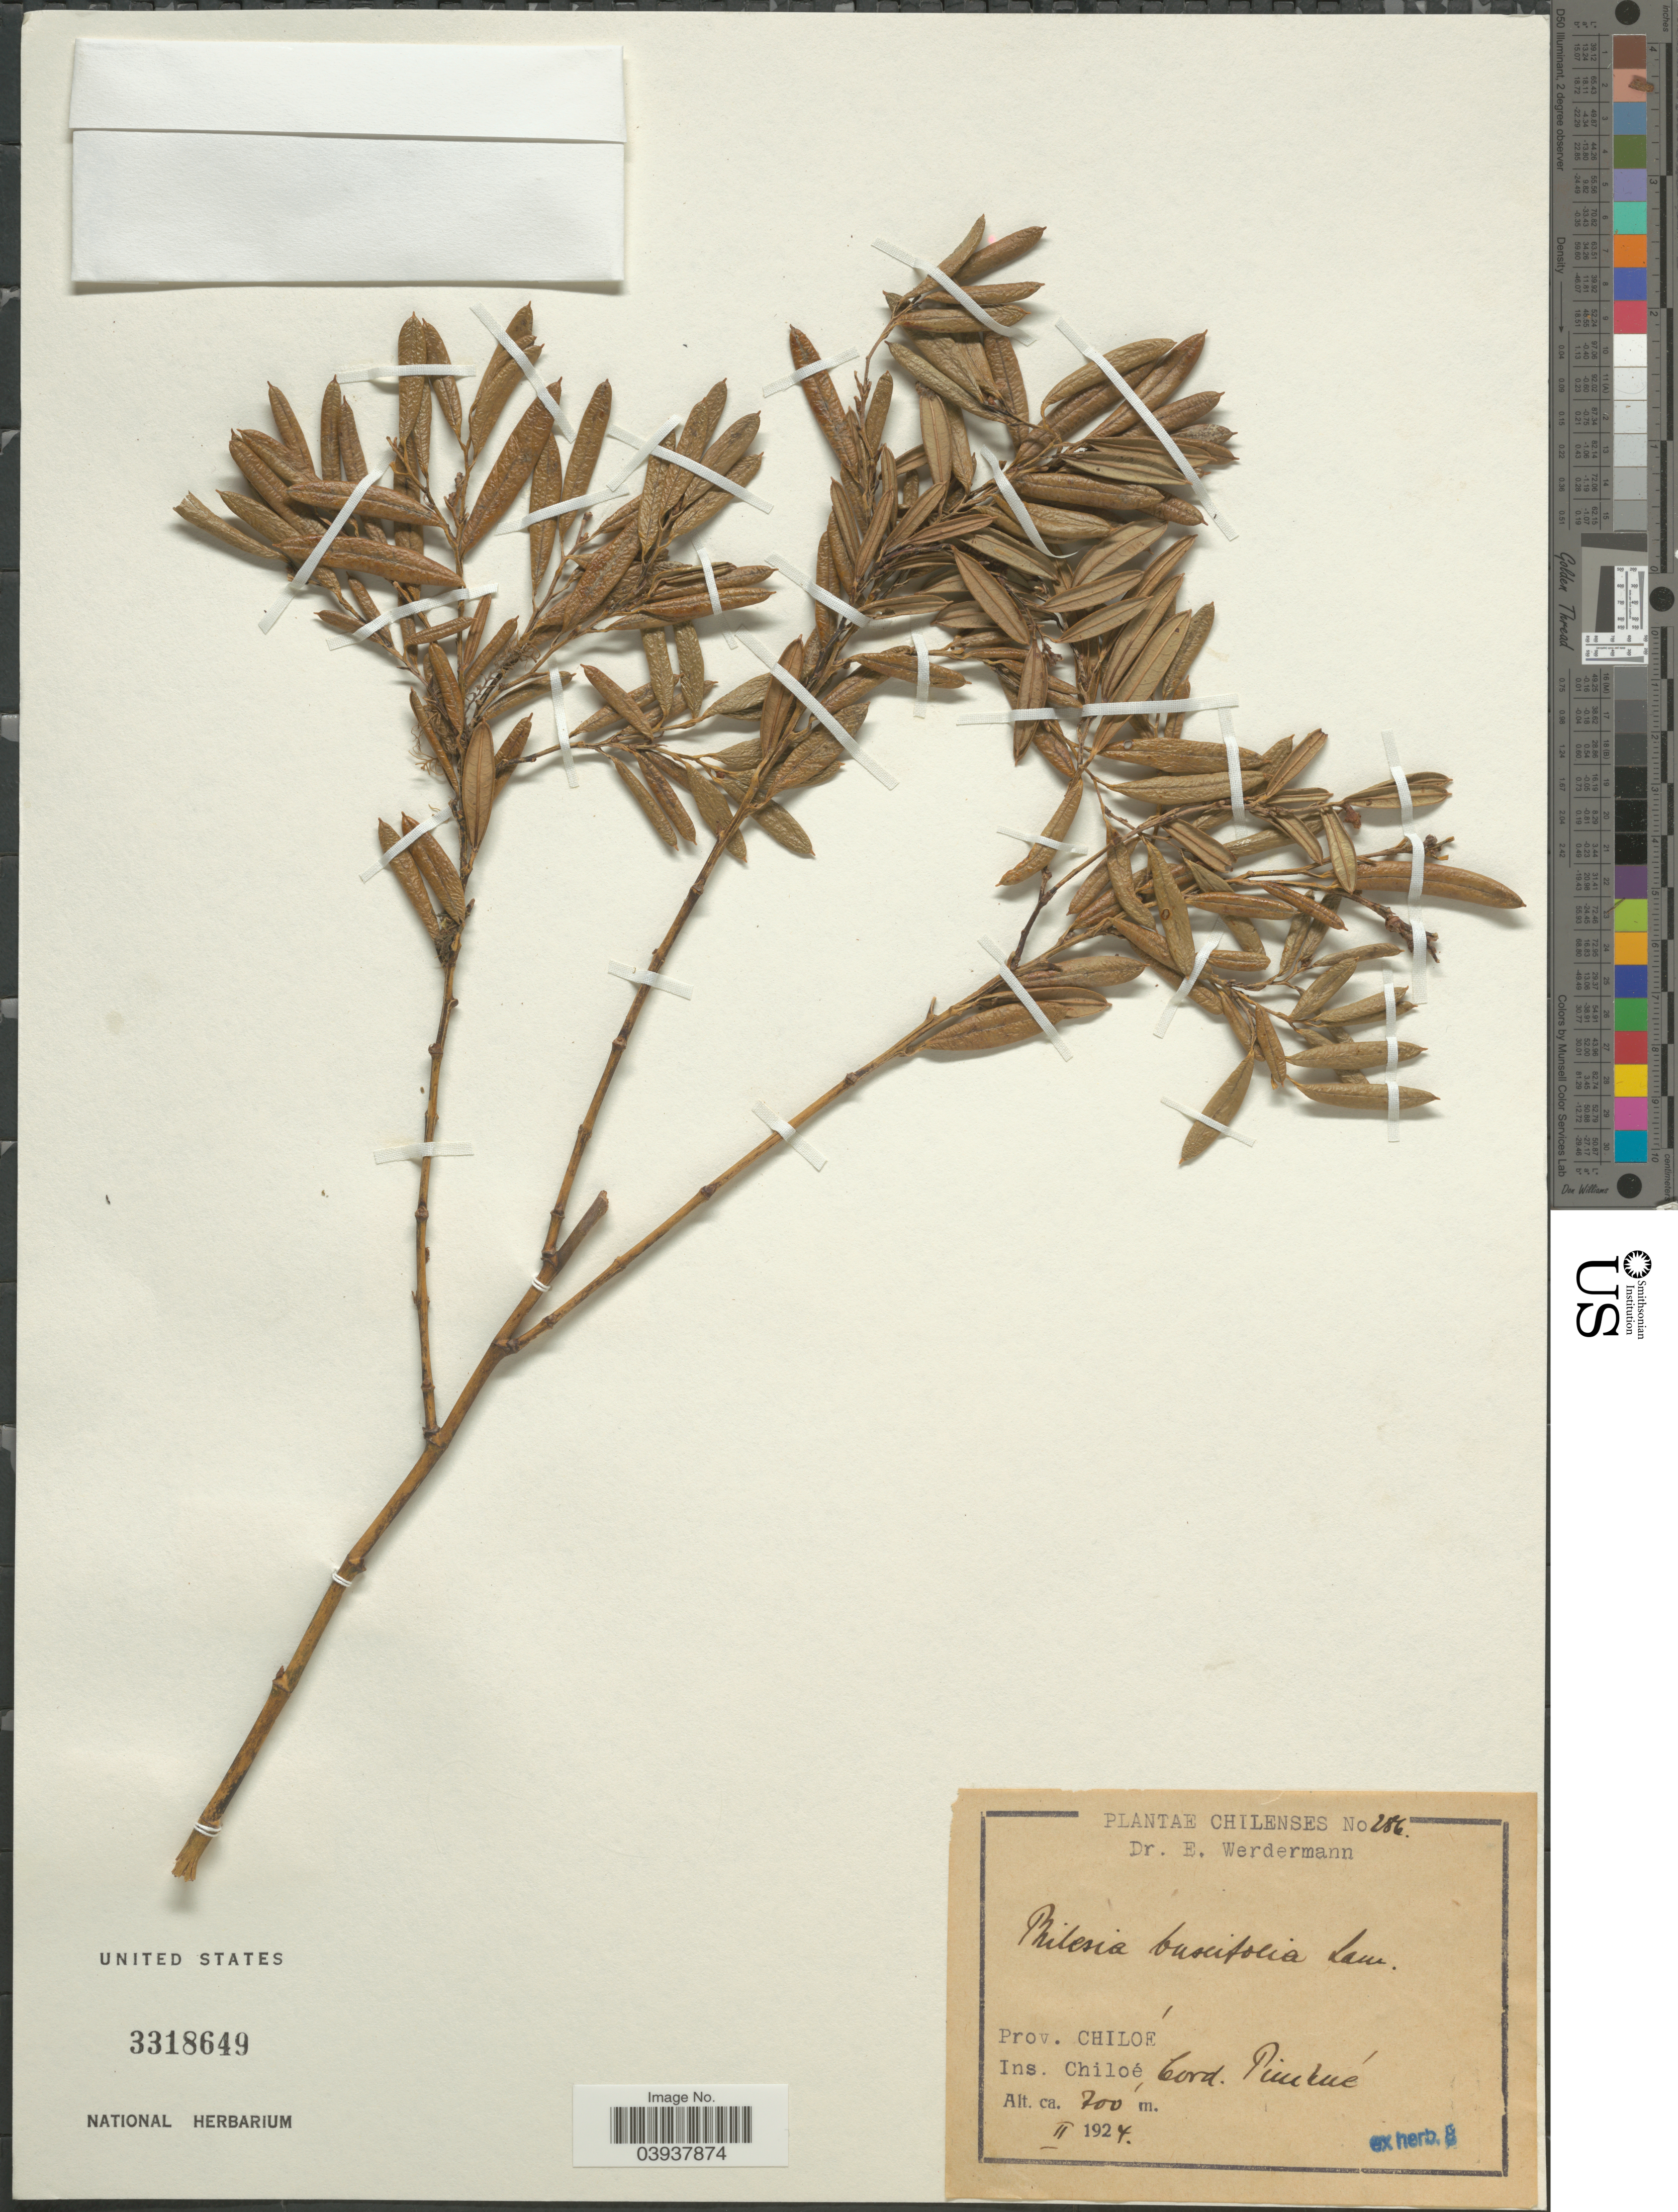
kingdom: Plantae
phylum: Tracheophyta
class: Liliopsida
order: Liliales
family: Philesiaceae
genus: Philesia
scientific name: Philesia buxifolia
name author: Poir.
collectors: E. Wedermann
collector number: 286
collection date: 1924-02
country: Chile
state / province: Arica y Parinacota (XV)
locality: Prov. Chiloé. Ins. Chiloé. Cord. Pintué.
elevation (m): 700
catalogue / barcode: US 3318649